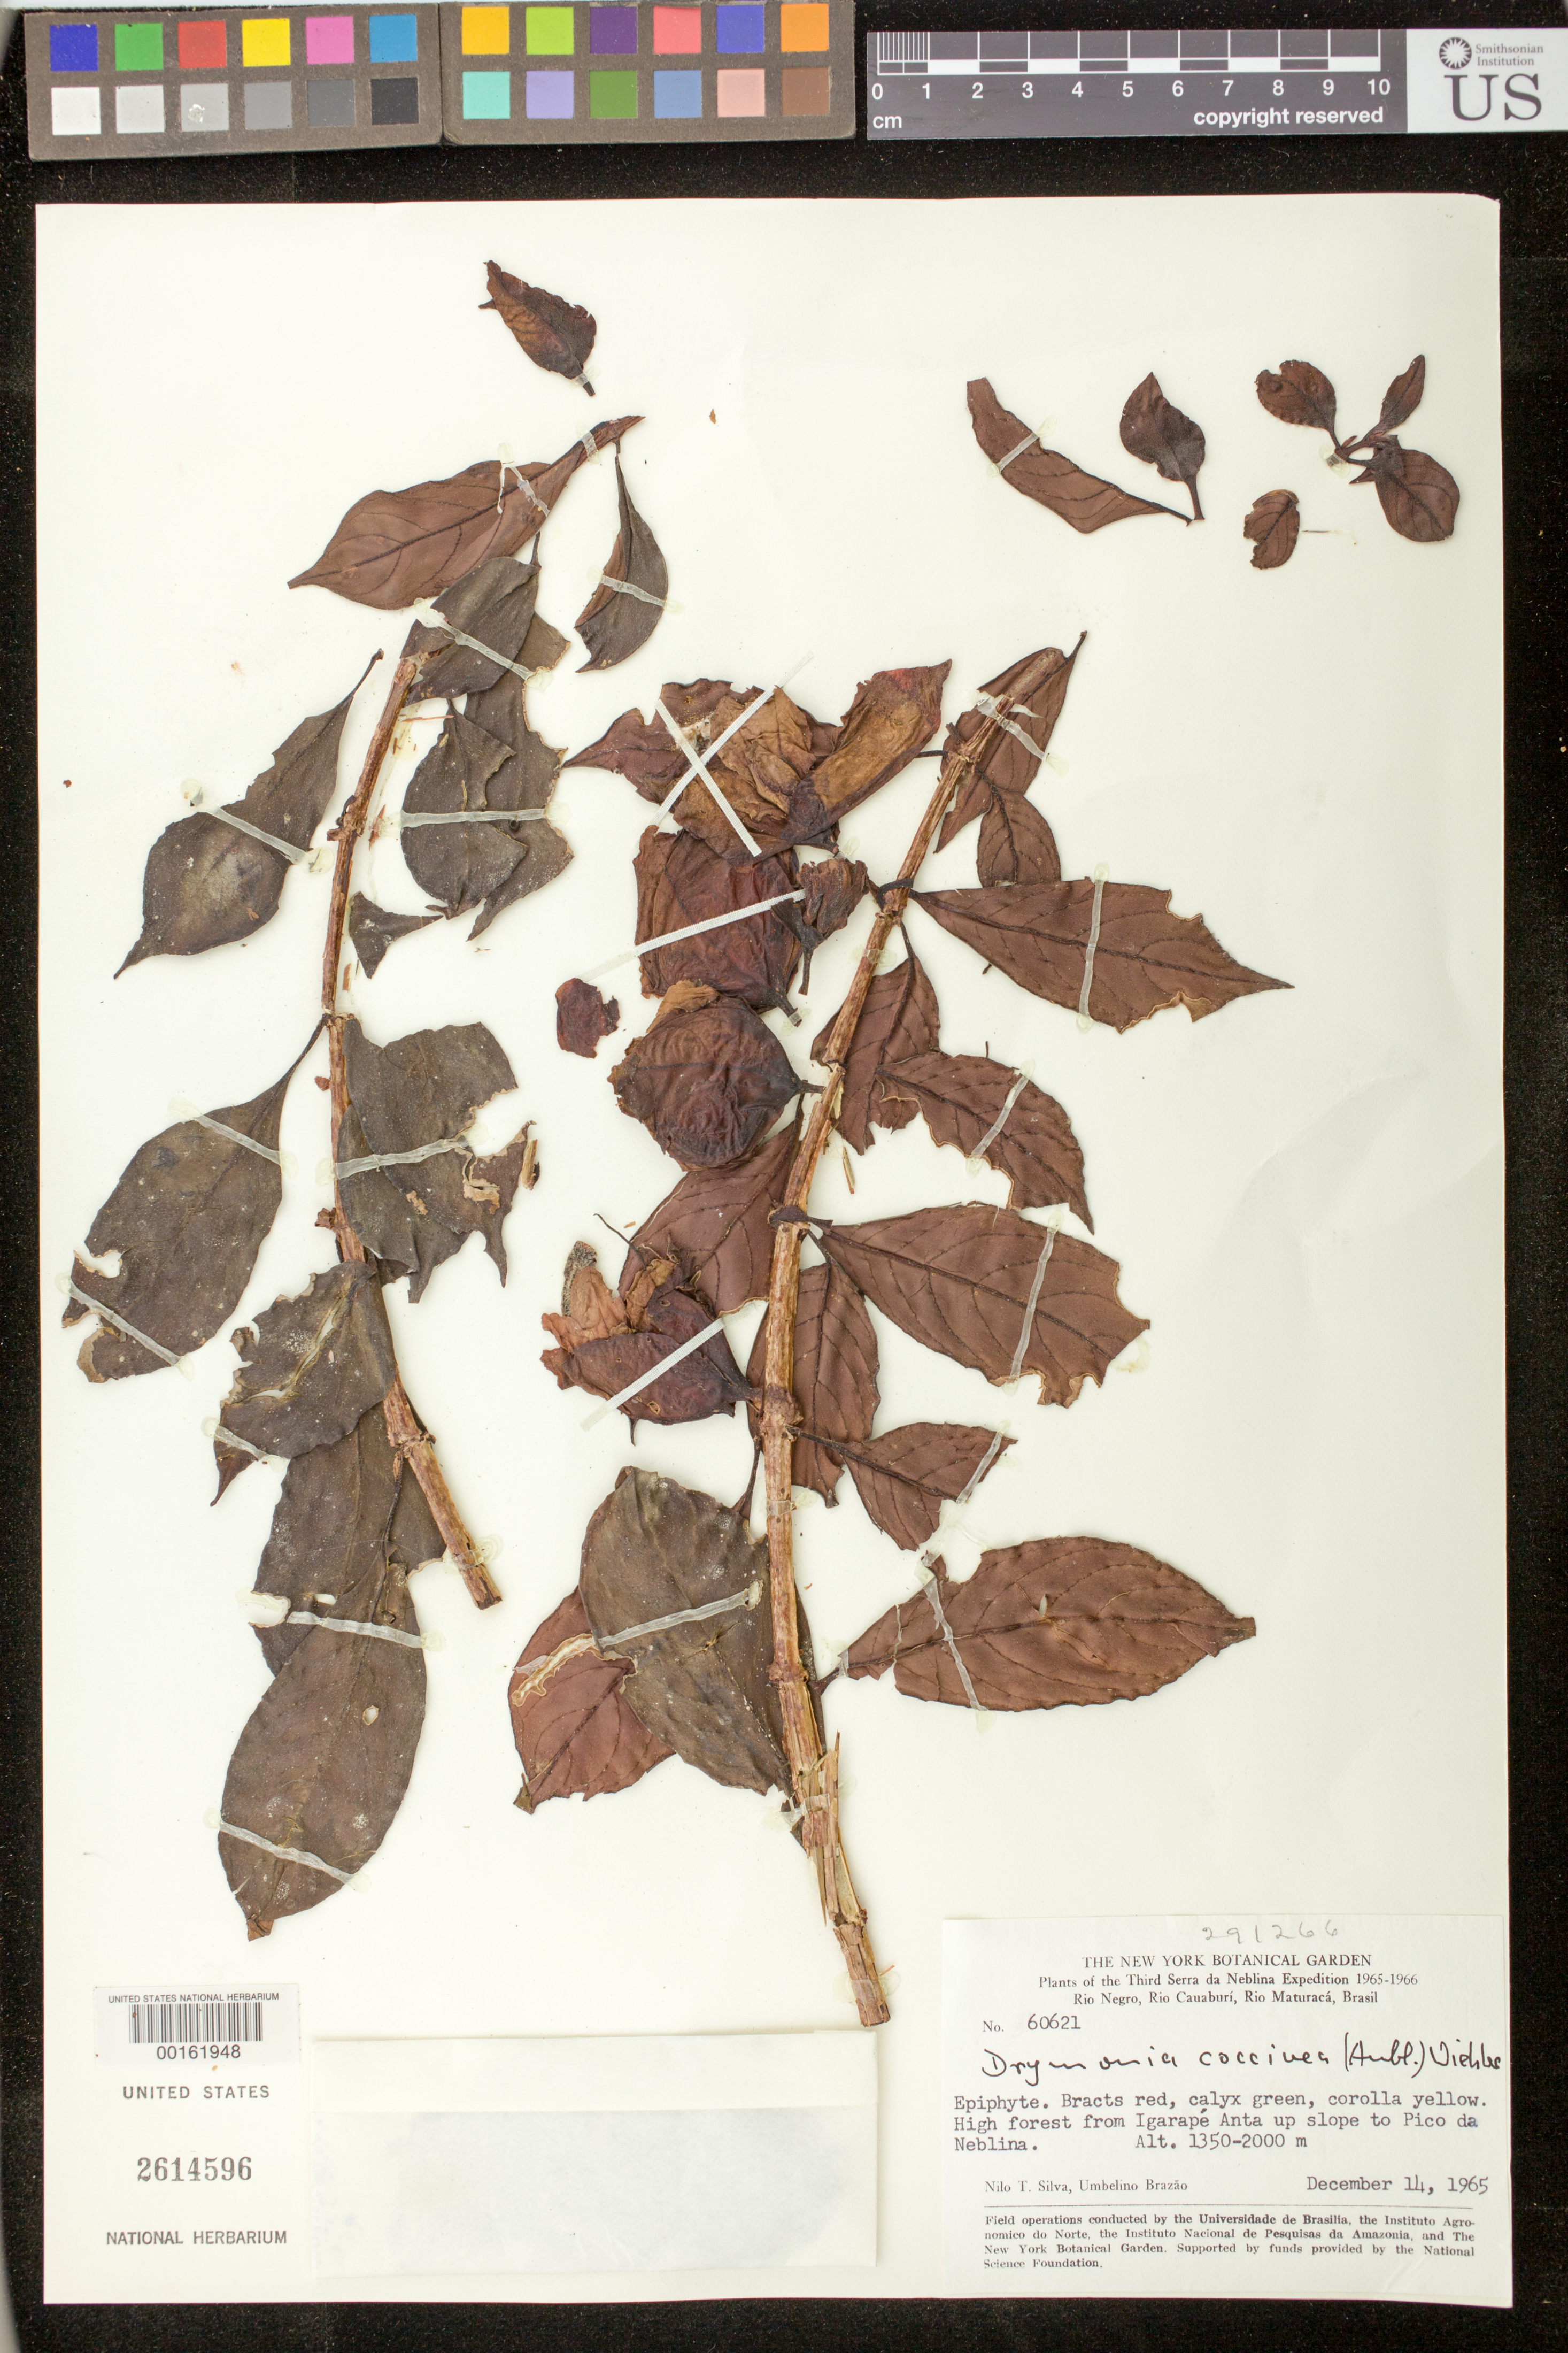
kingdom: Plantae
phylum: Tracheophyta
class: Magnoliopsida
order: Lamiales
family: Gesneriaceae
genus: Drymonia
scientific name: Drymonia coccinea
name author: (Aubl.) Wiehler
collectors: N. T. Silva & U. Brazão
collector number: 60621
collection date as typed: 14 Dec 1965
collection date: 1965-12-14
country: Brazil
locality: Rio Negro, Rio Cauaburi, Rio Maturaca, from Igarape anta up slope to Pico da Neblina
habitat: High forest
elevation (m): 1350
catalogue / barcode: US 2614596